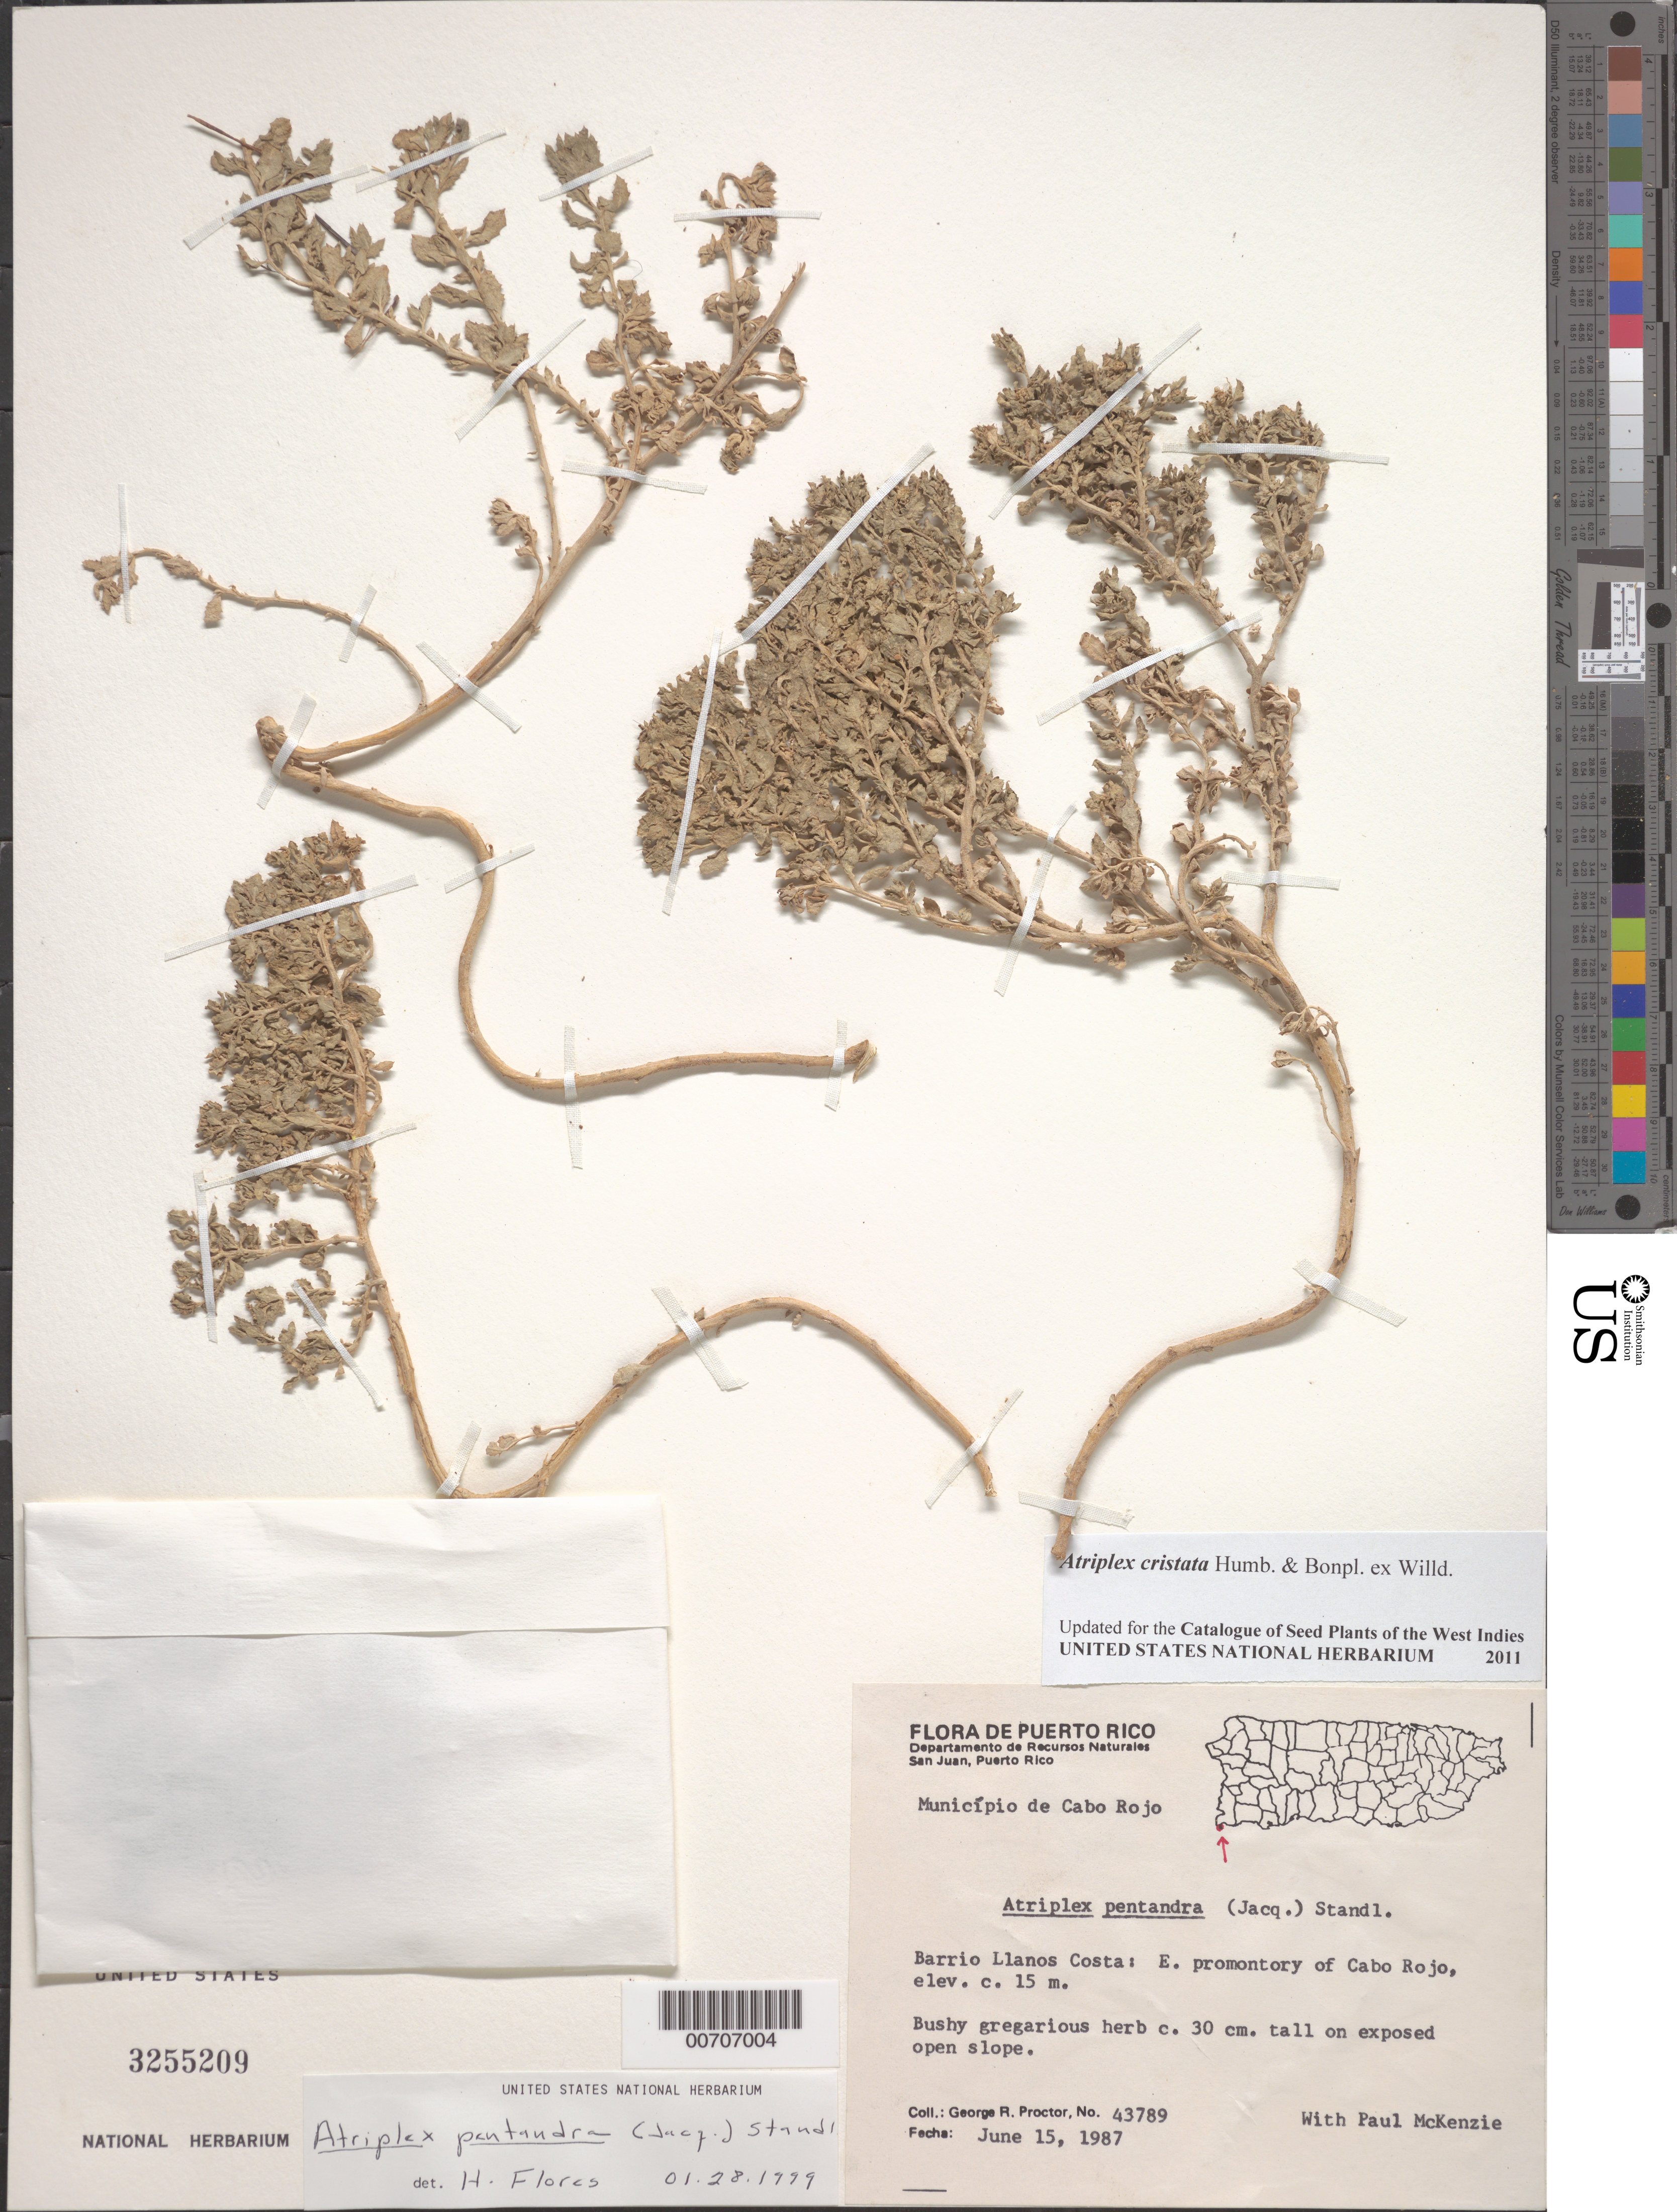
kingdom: Plantae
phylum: Tracheophyta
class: Magnoliopsida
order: Caryophyllales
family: Amaranthaceae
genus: Atriplex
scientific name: Atriplex pentandra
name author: (Jacq.) Standl.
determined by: Flores, H., (US), NMNH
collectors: G. R. Proctor & P. McKenzie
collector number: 43789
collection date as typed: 15 Jun 1987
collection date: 1987-06-15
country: Puerto Rico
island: Greater Antilles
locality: Mun. de Cabo Rojo, Barrio Llanos Costa: E promontory of Cabo Rojo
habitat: Exposed open slope.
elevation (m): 15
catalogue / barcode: US 3255209